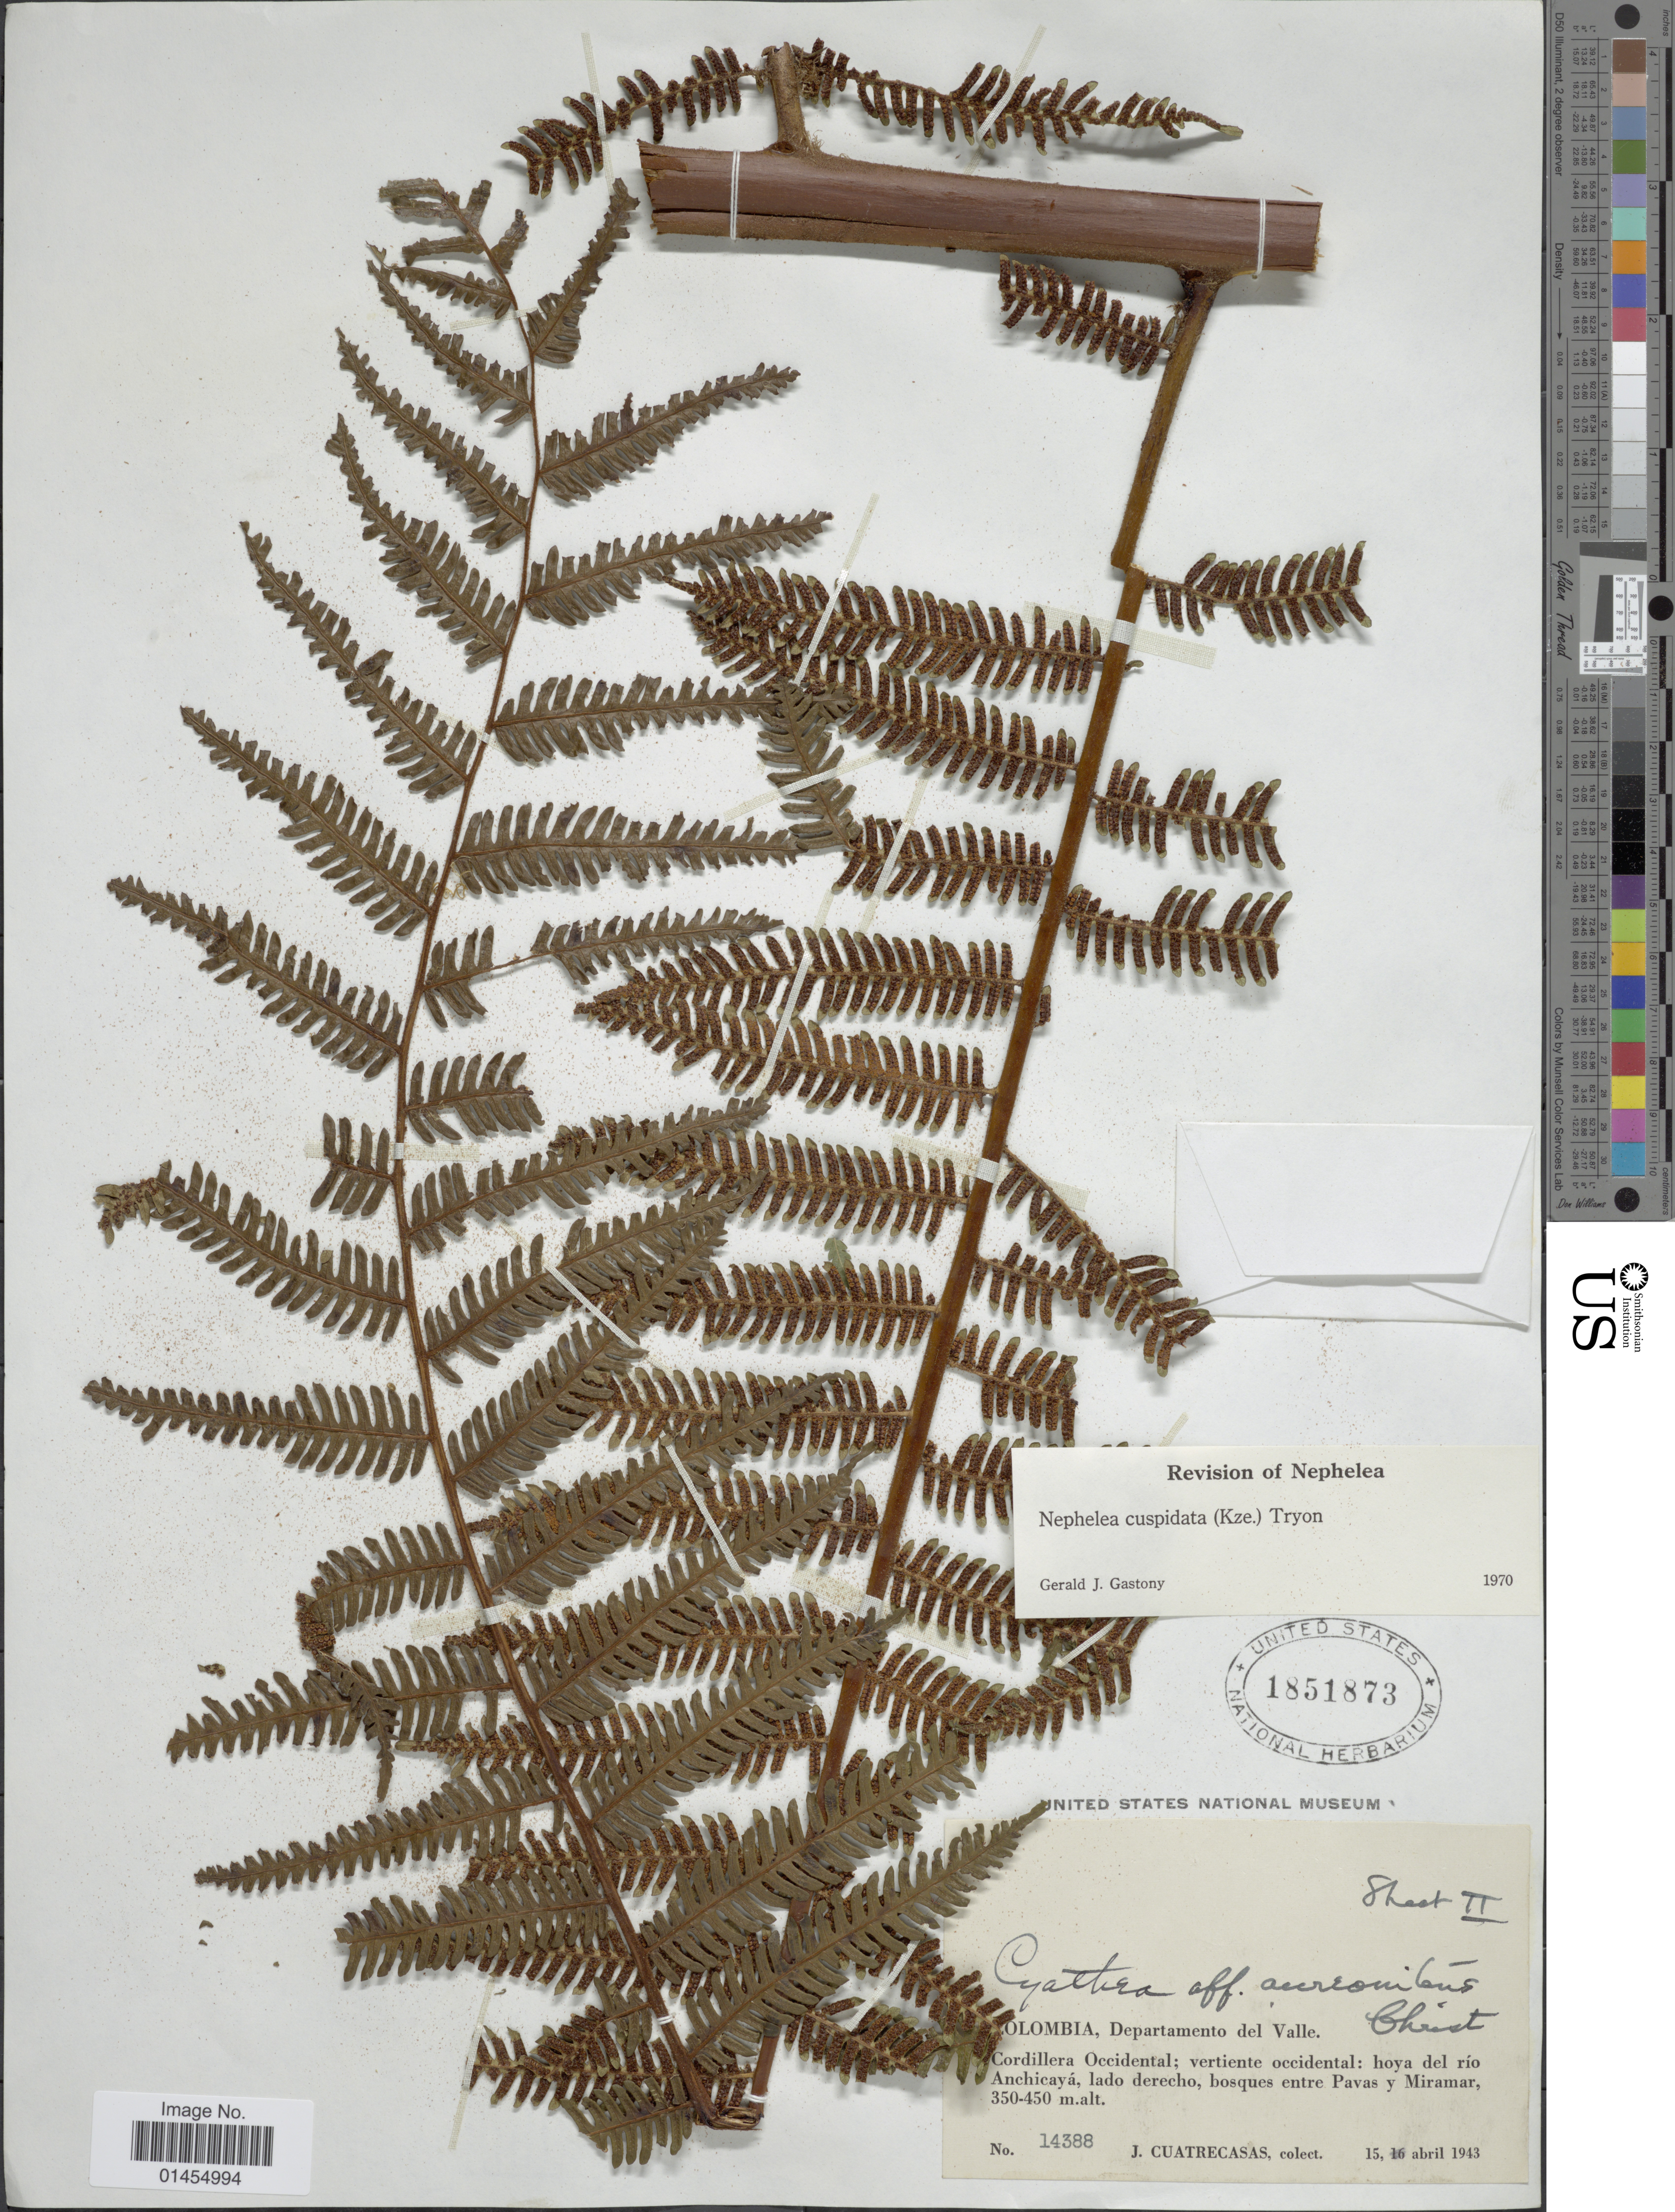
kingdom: Plantae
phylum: Tracheophyta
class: Polypodiopsida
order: Cyatheales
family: Cyatheaceae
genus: Alsophila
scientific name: Alsophila cuspidata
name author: (Kunze) D.S. Conant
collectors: J. Cuatrecasas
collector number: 14388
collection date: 1943-04-15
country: Colombia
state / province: Valle del Cauca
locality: Departamento del Valle. Cordillera Occidental; vertiente occidental: hoya del río Anchicayá, lado derecho, bosques entre Pavas y Miramar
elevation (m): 350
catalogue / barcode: US 1851873